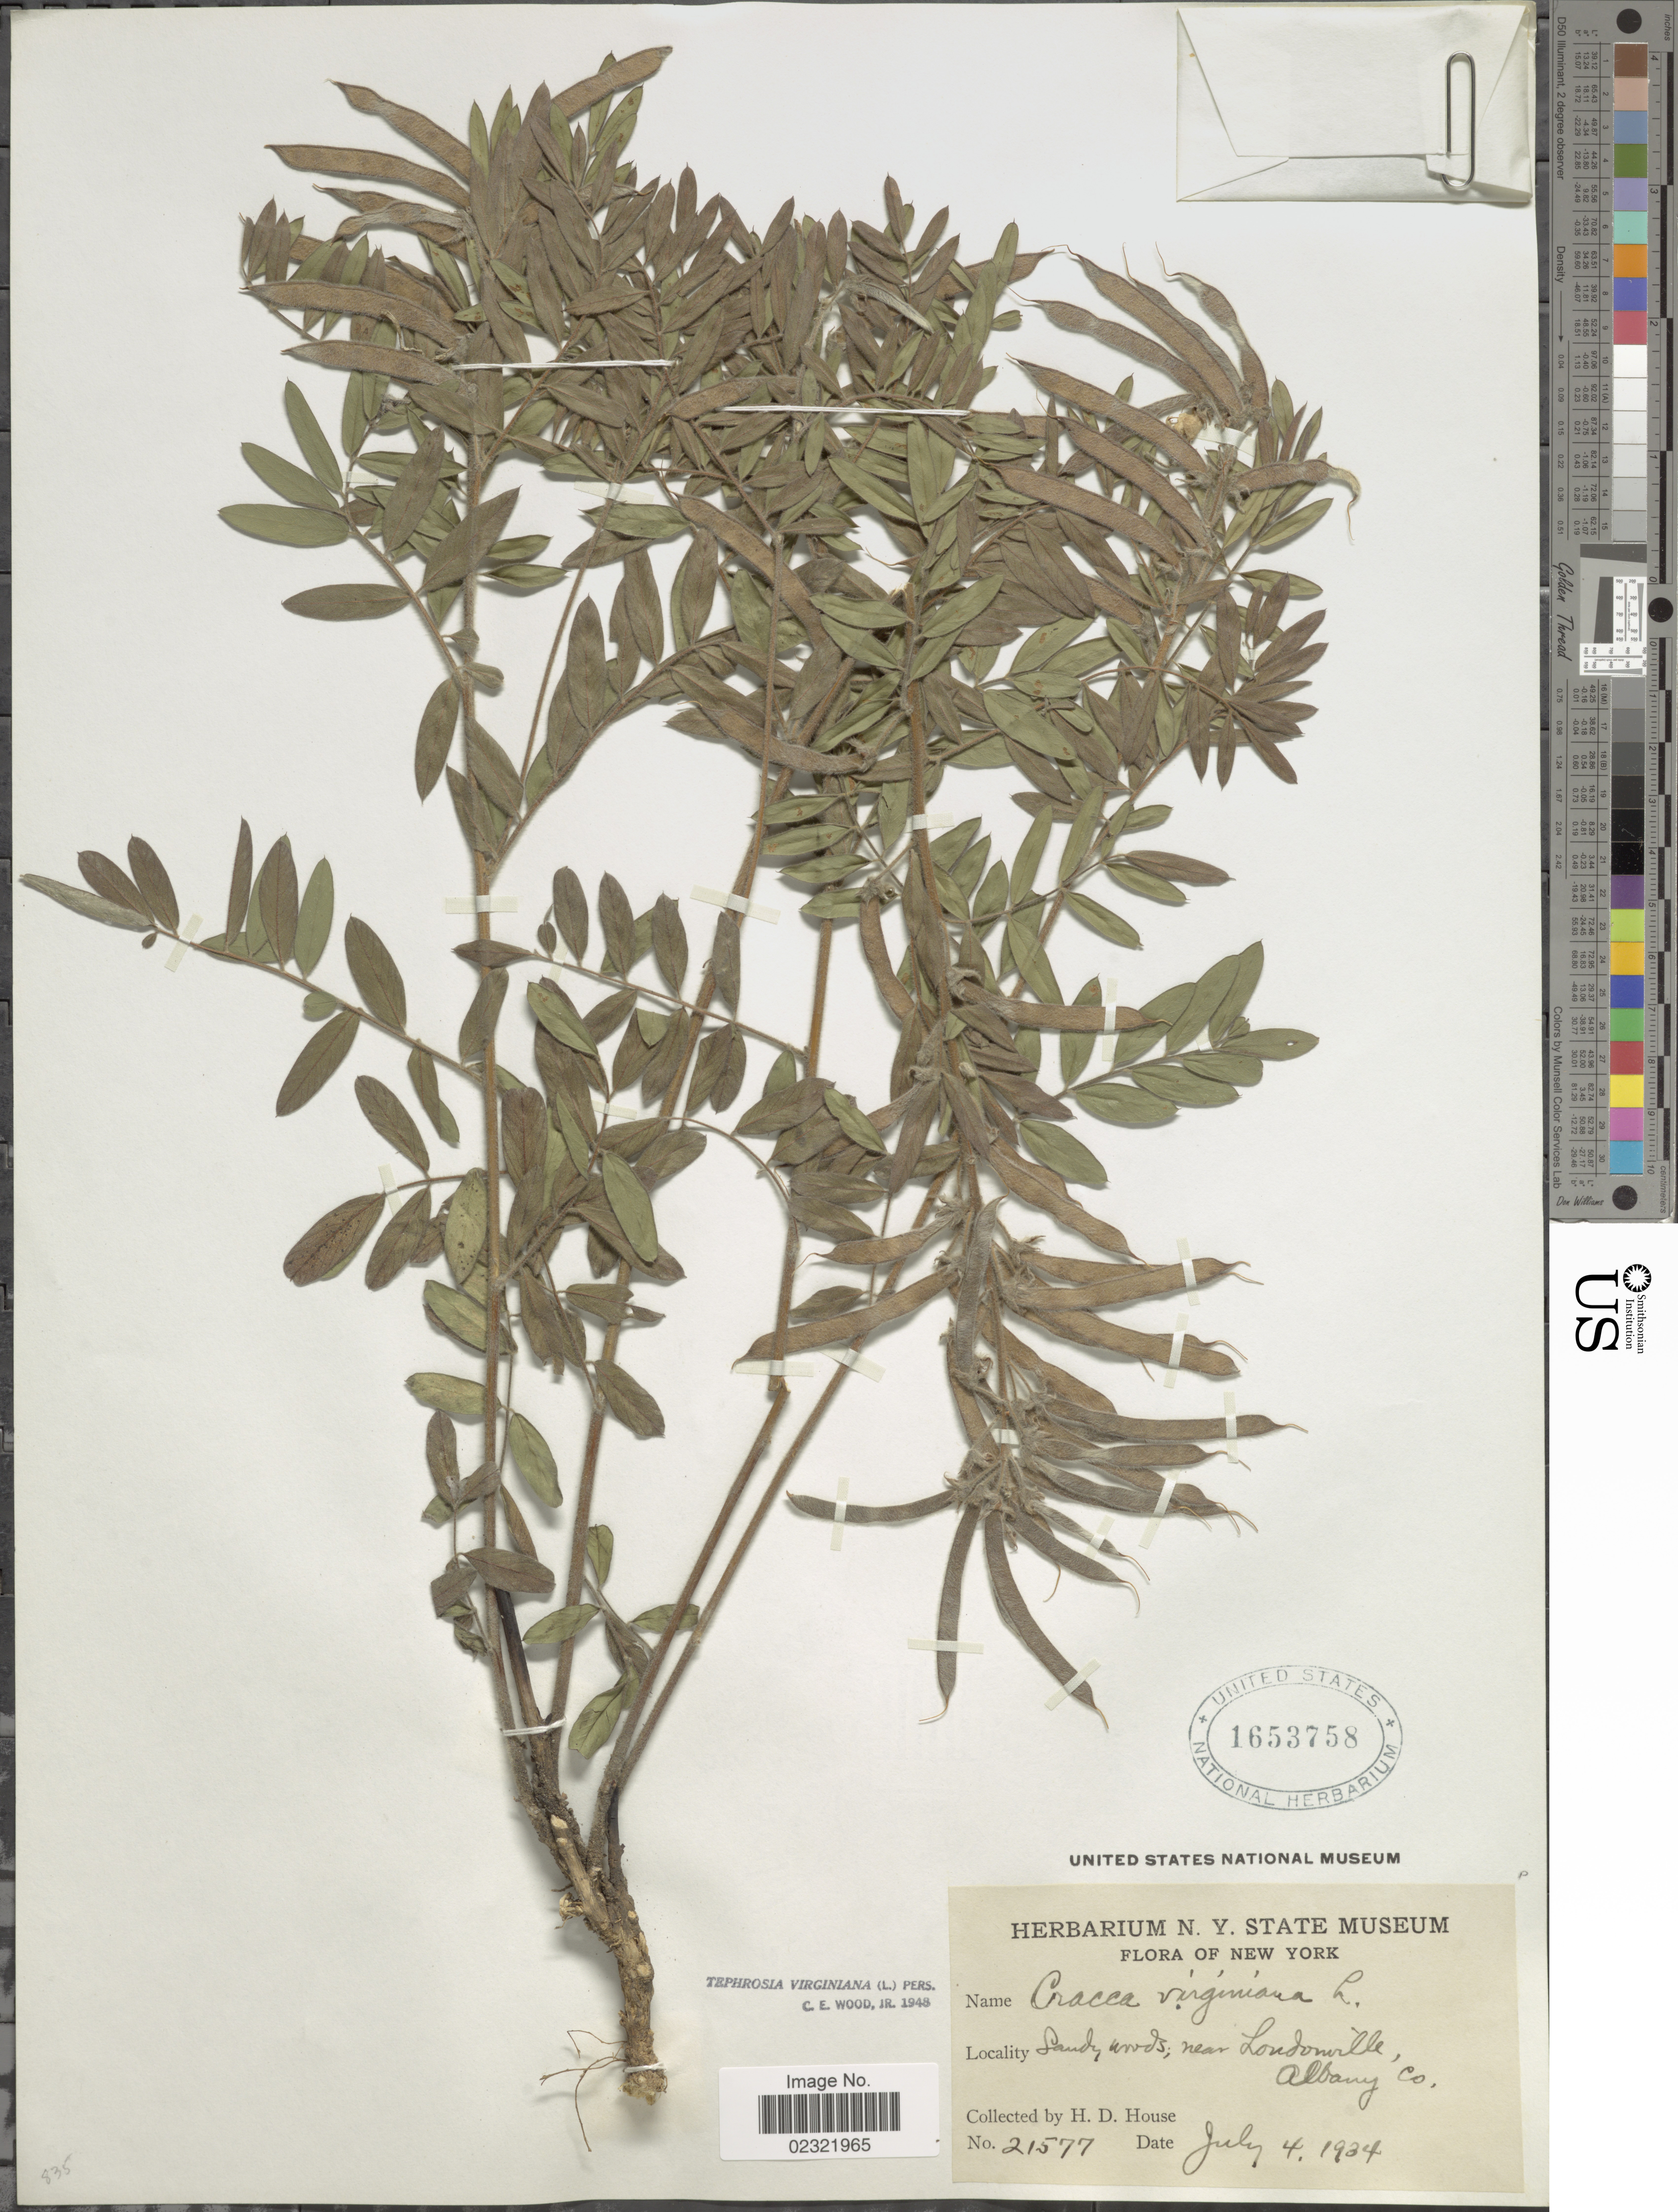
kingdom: Plantae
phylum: Tracheophyta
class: Magnoliopsida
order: Fabales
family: Fabaceae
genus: Tephrosia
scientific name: Tephrosia virginiana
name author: (L.) Pers.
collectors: H. D. House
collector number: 21577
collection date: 1934-07-04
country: United States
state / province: New York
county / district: Albany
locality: Sandy woods near Londonville, Albany Co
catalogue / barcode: US 1653758